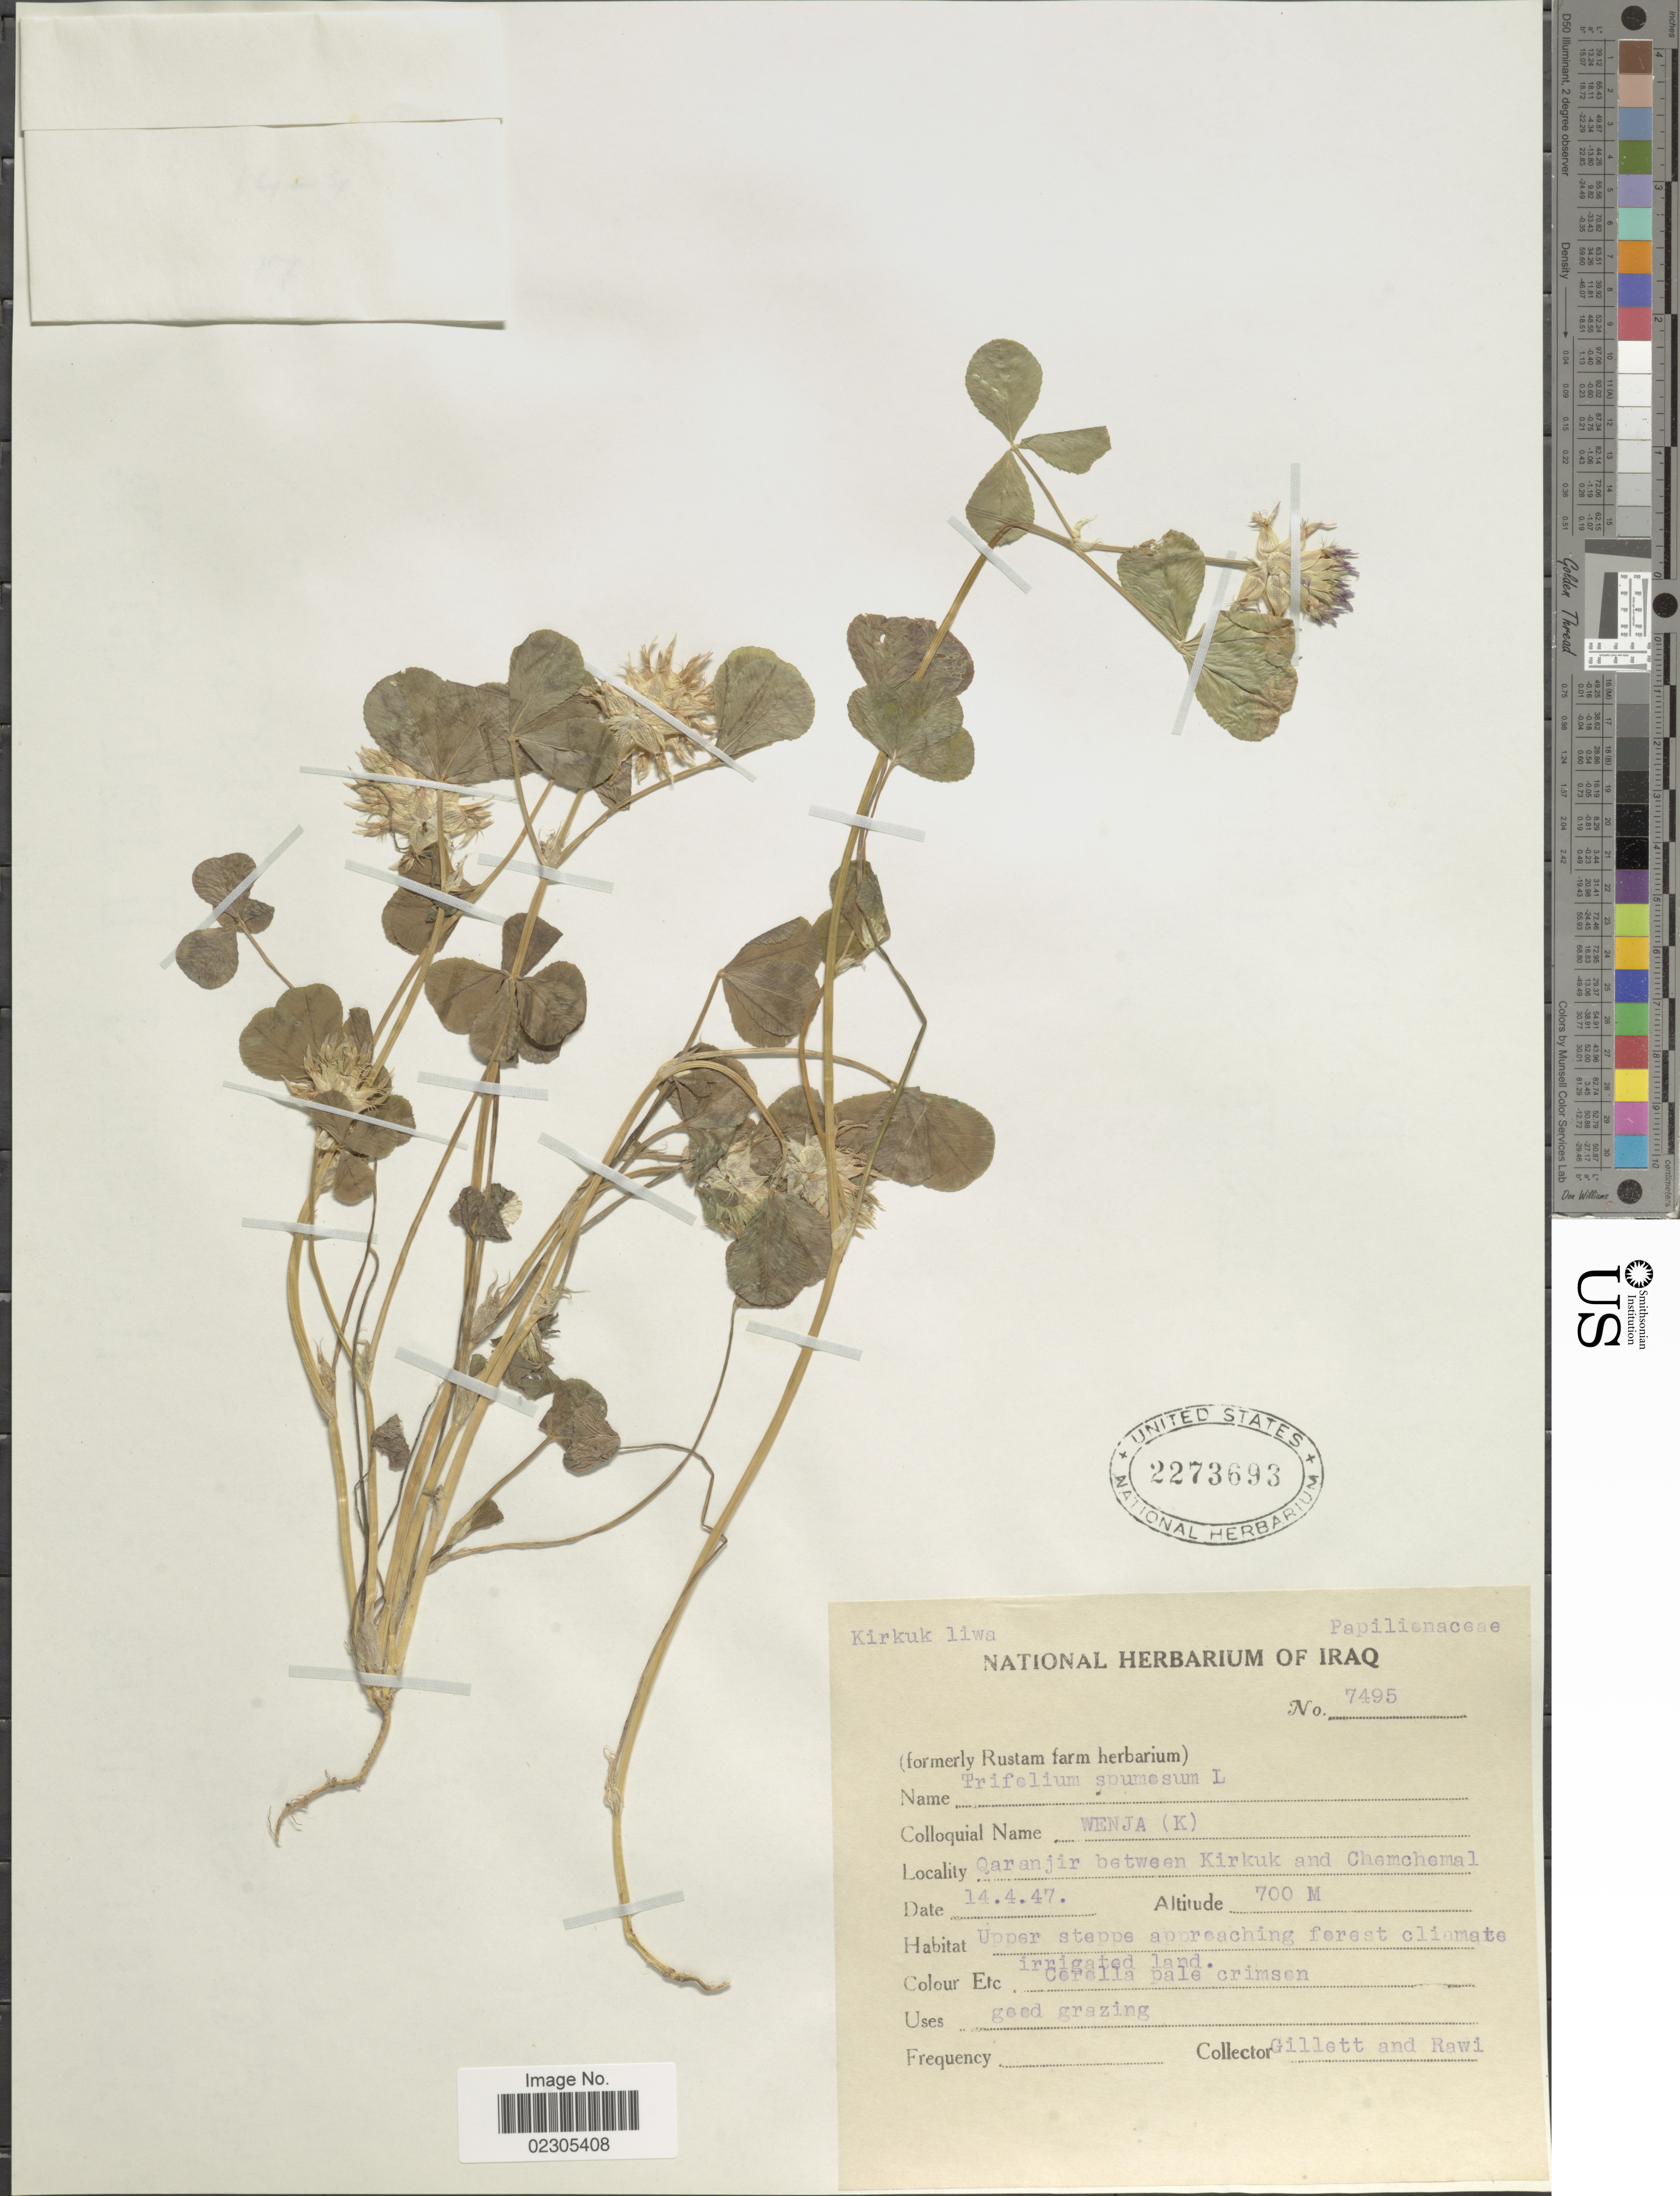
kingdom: Plantae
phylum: Tracheophyta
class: Magnoliopsida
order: Fabales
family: Fabaceae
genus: Trifolium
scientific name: Trifolium spumosum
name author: L.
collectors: Gillett, -- & -. Rawi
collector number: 7495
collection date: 1947-04-14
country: Iraq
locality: Qaranjir between Kirkuk and Chemchemal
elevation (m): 700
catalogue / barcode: US 2273693